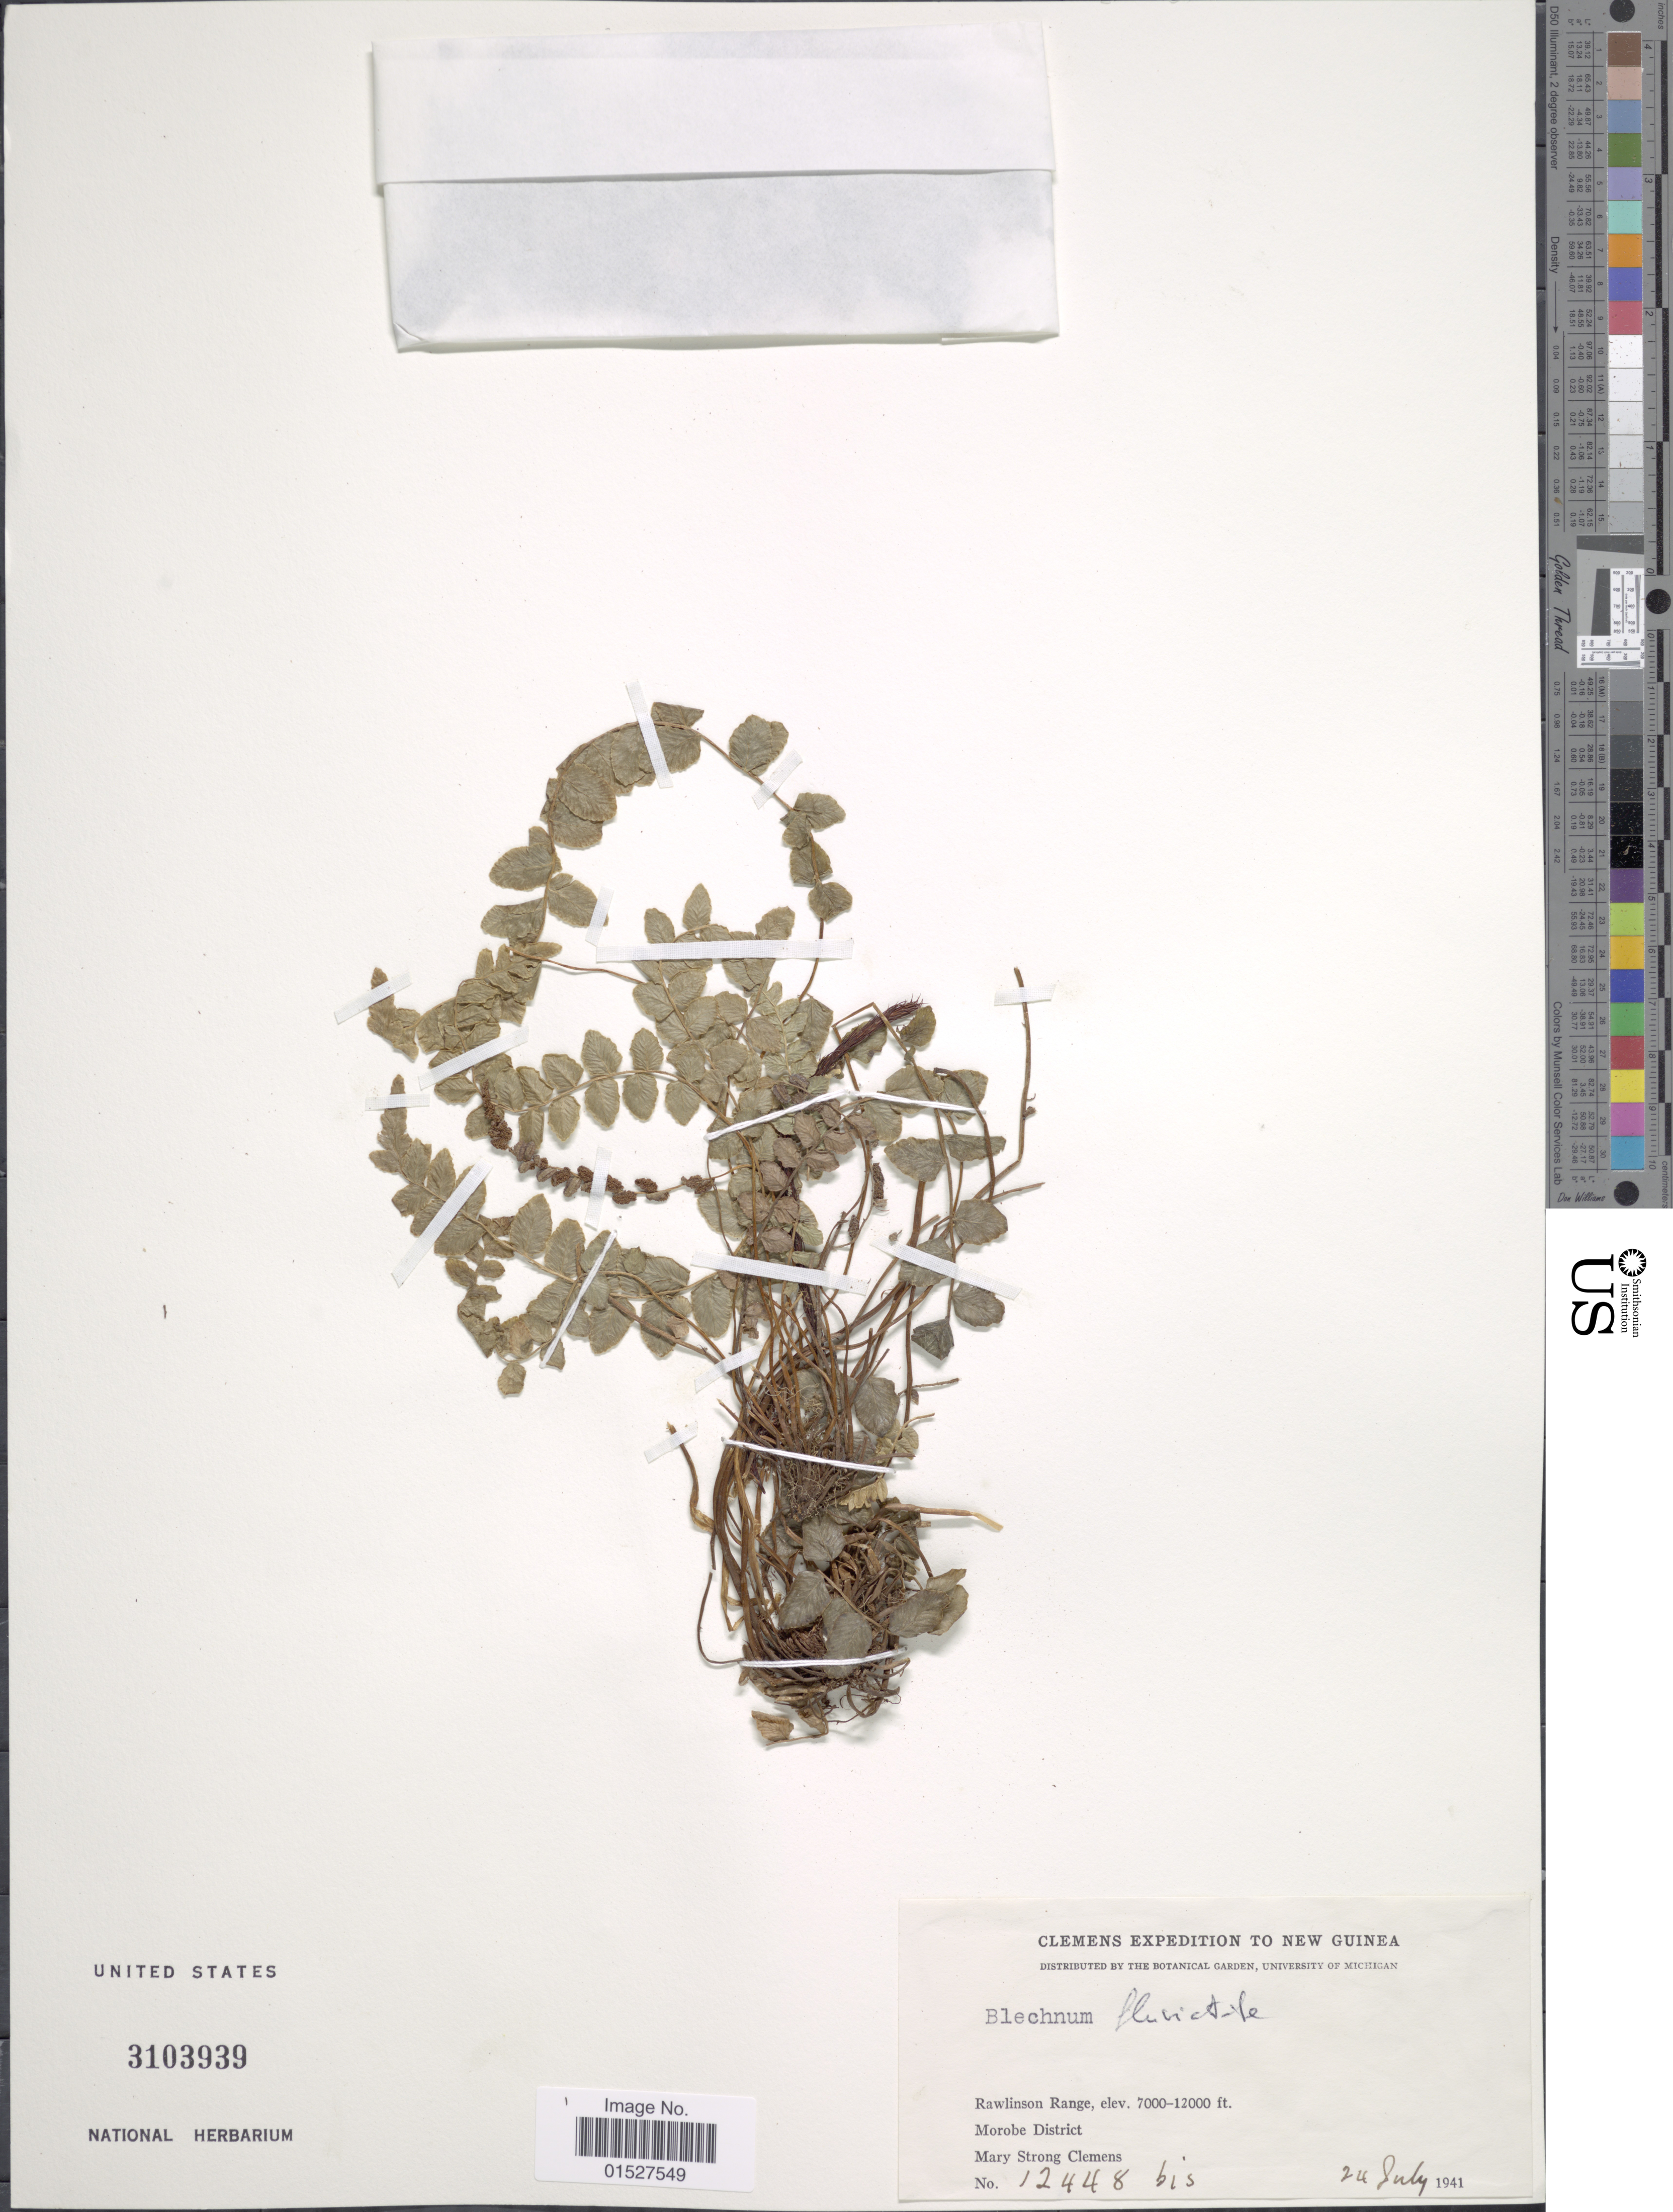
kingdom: Plantae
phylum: Tracheophyta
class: Polypodiopsida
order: Polypodiales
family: Blechnaceae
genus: Blechnum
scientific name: Blechnum fluviatile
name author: (R. Br.) E.J. Lowe ex Salomon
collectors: M. S. Clemens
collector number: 12448bis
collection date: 1941-07-24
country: Papua New Guinea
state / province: Morobe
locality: New Guinea. Rawlinson Range. Morobe District.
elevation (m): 2134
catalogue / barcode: US 3103939